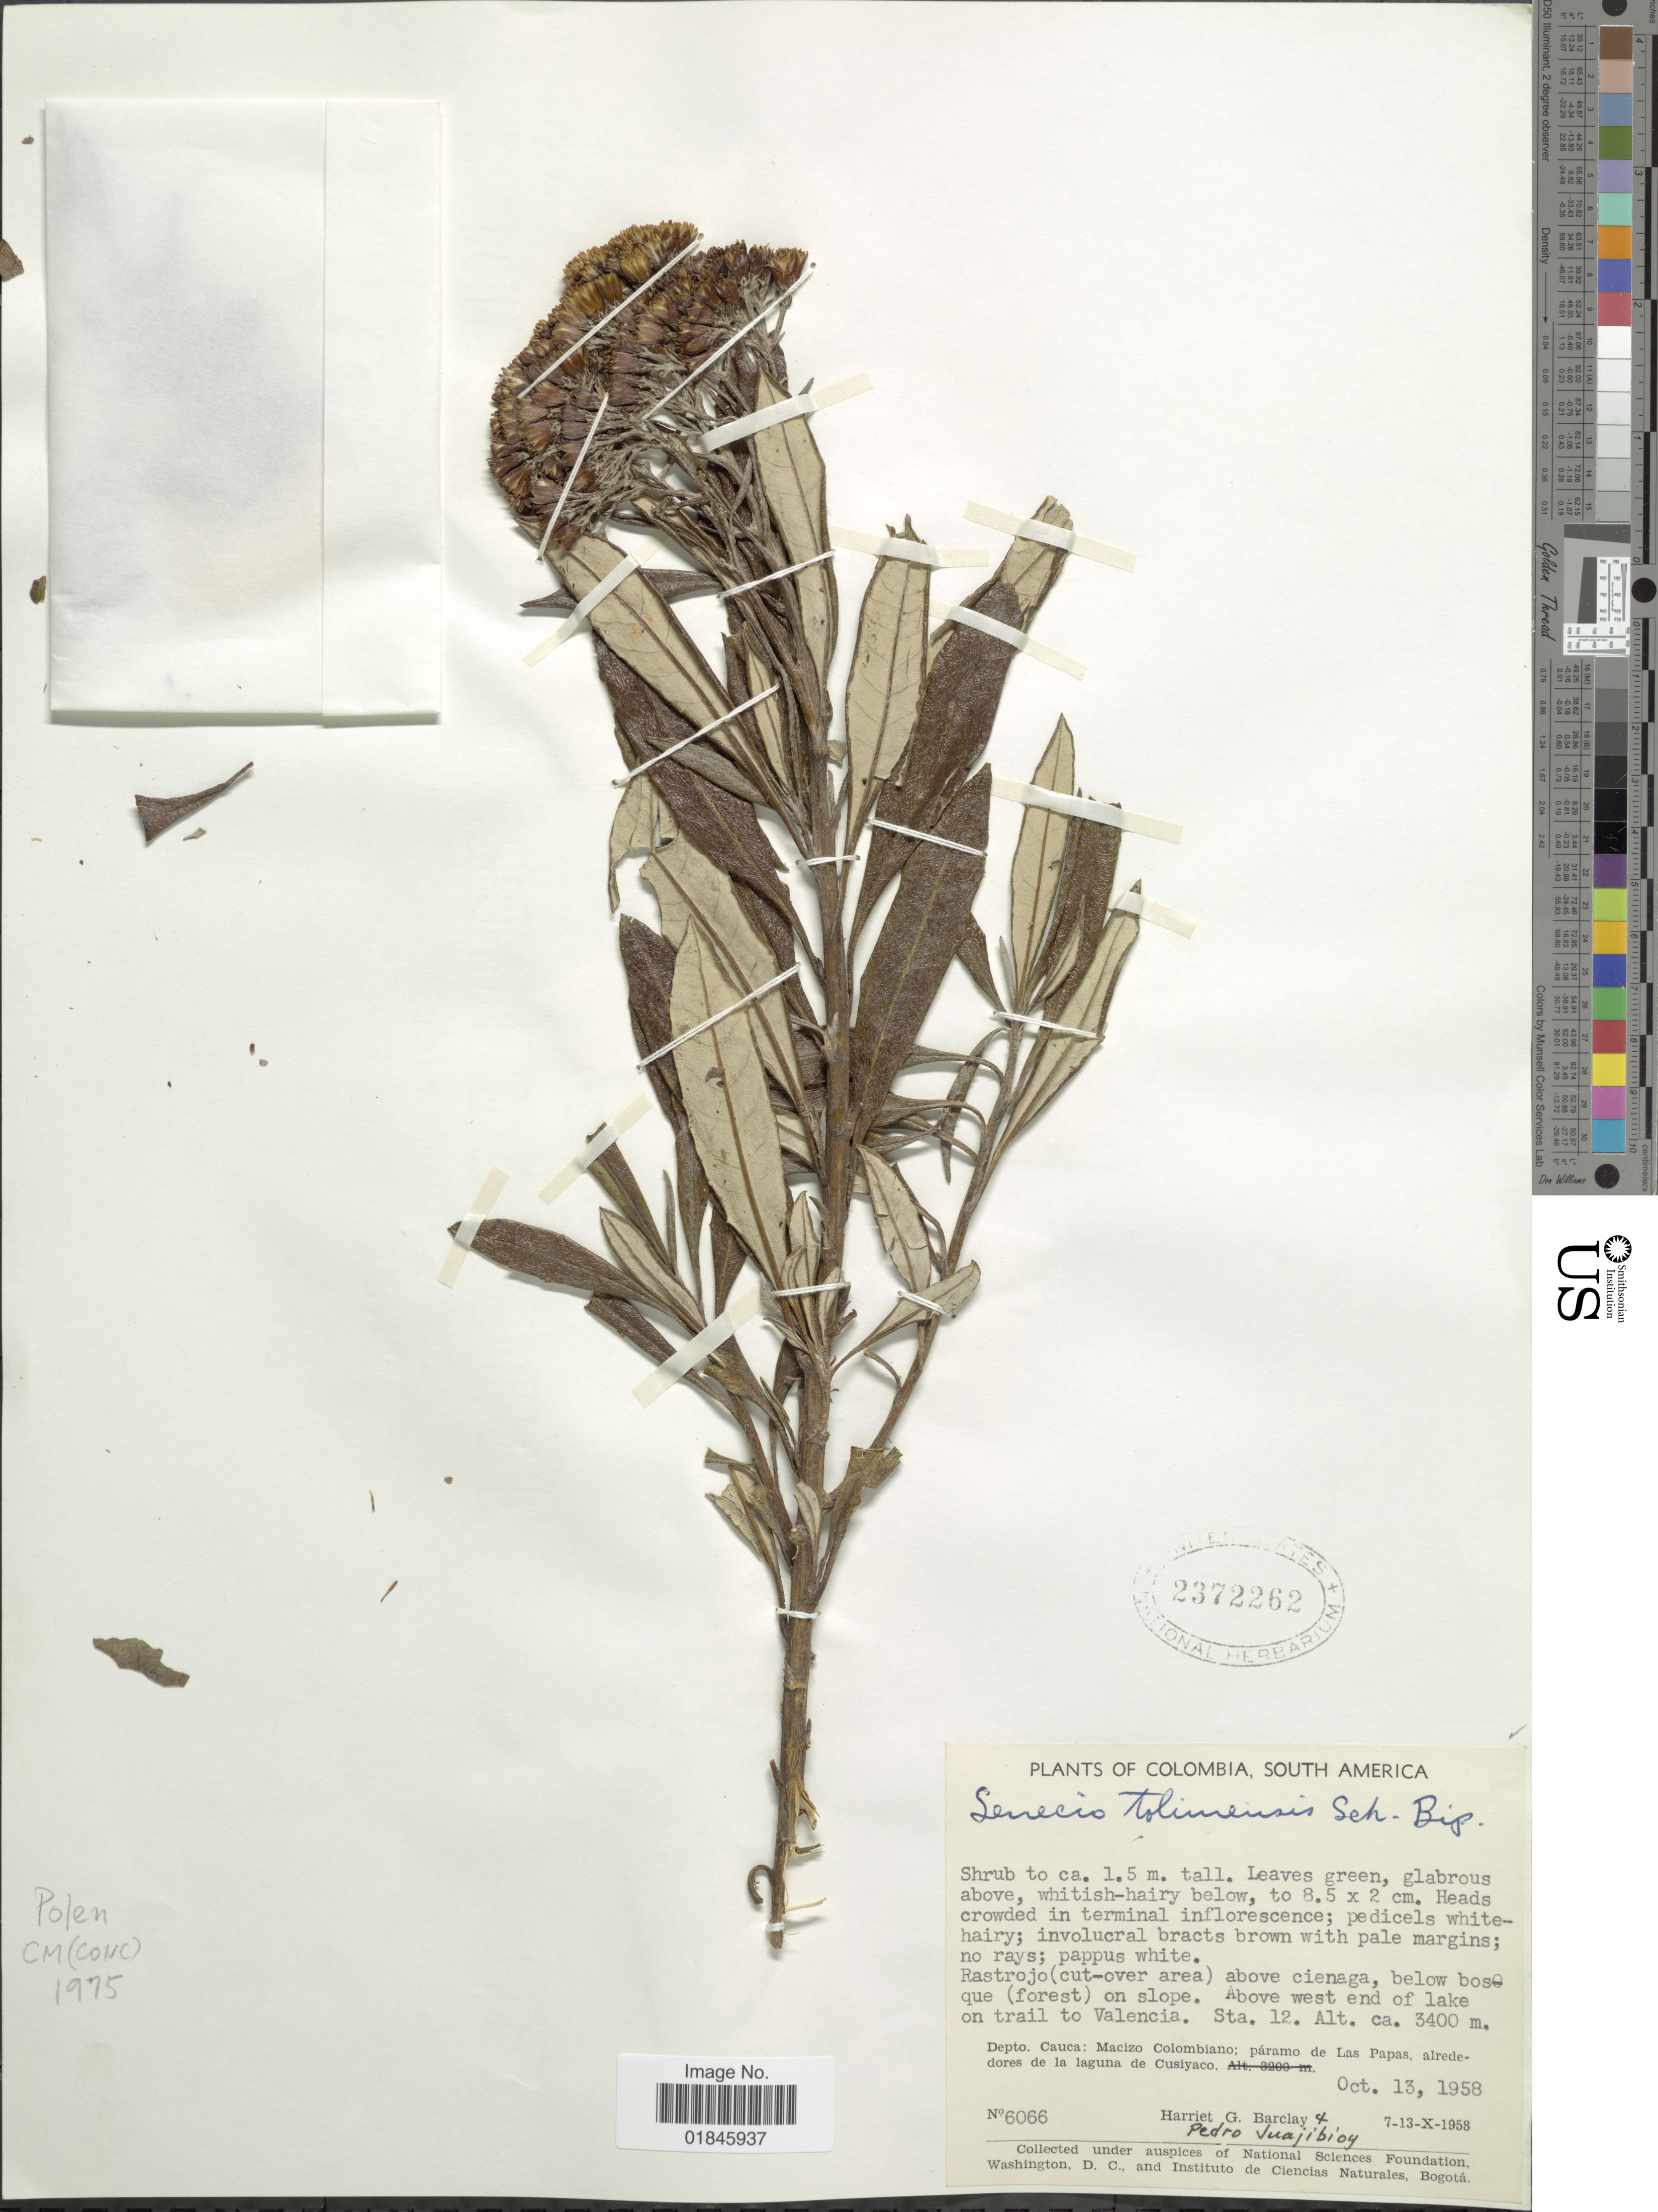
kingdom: Plantae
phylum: Tracheophyta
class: Magnoliopsida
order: Asterales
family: Asteraceae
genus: Pentacalia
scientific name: Pentacalia tolimensis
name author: (Sch. Bip. ex Wedd.) Cuatrec.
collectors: H. G. Barclay & P. Juajibioy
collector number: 6066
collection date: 1958-10-07/1958-10-13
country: Colombia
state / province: Cauca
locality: Rastrojo (cut-over area) above cienaga, below bosque (forest) on slope. Above west end of lake on trail to Valencia. Depto. Cauca: Macizo Colombiano: páramo de Las Papas, alrededores de la laguna de Cusiyaco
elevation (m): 3400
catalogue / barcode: US 2372262